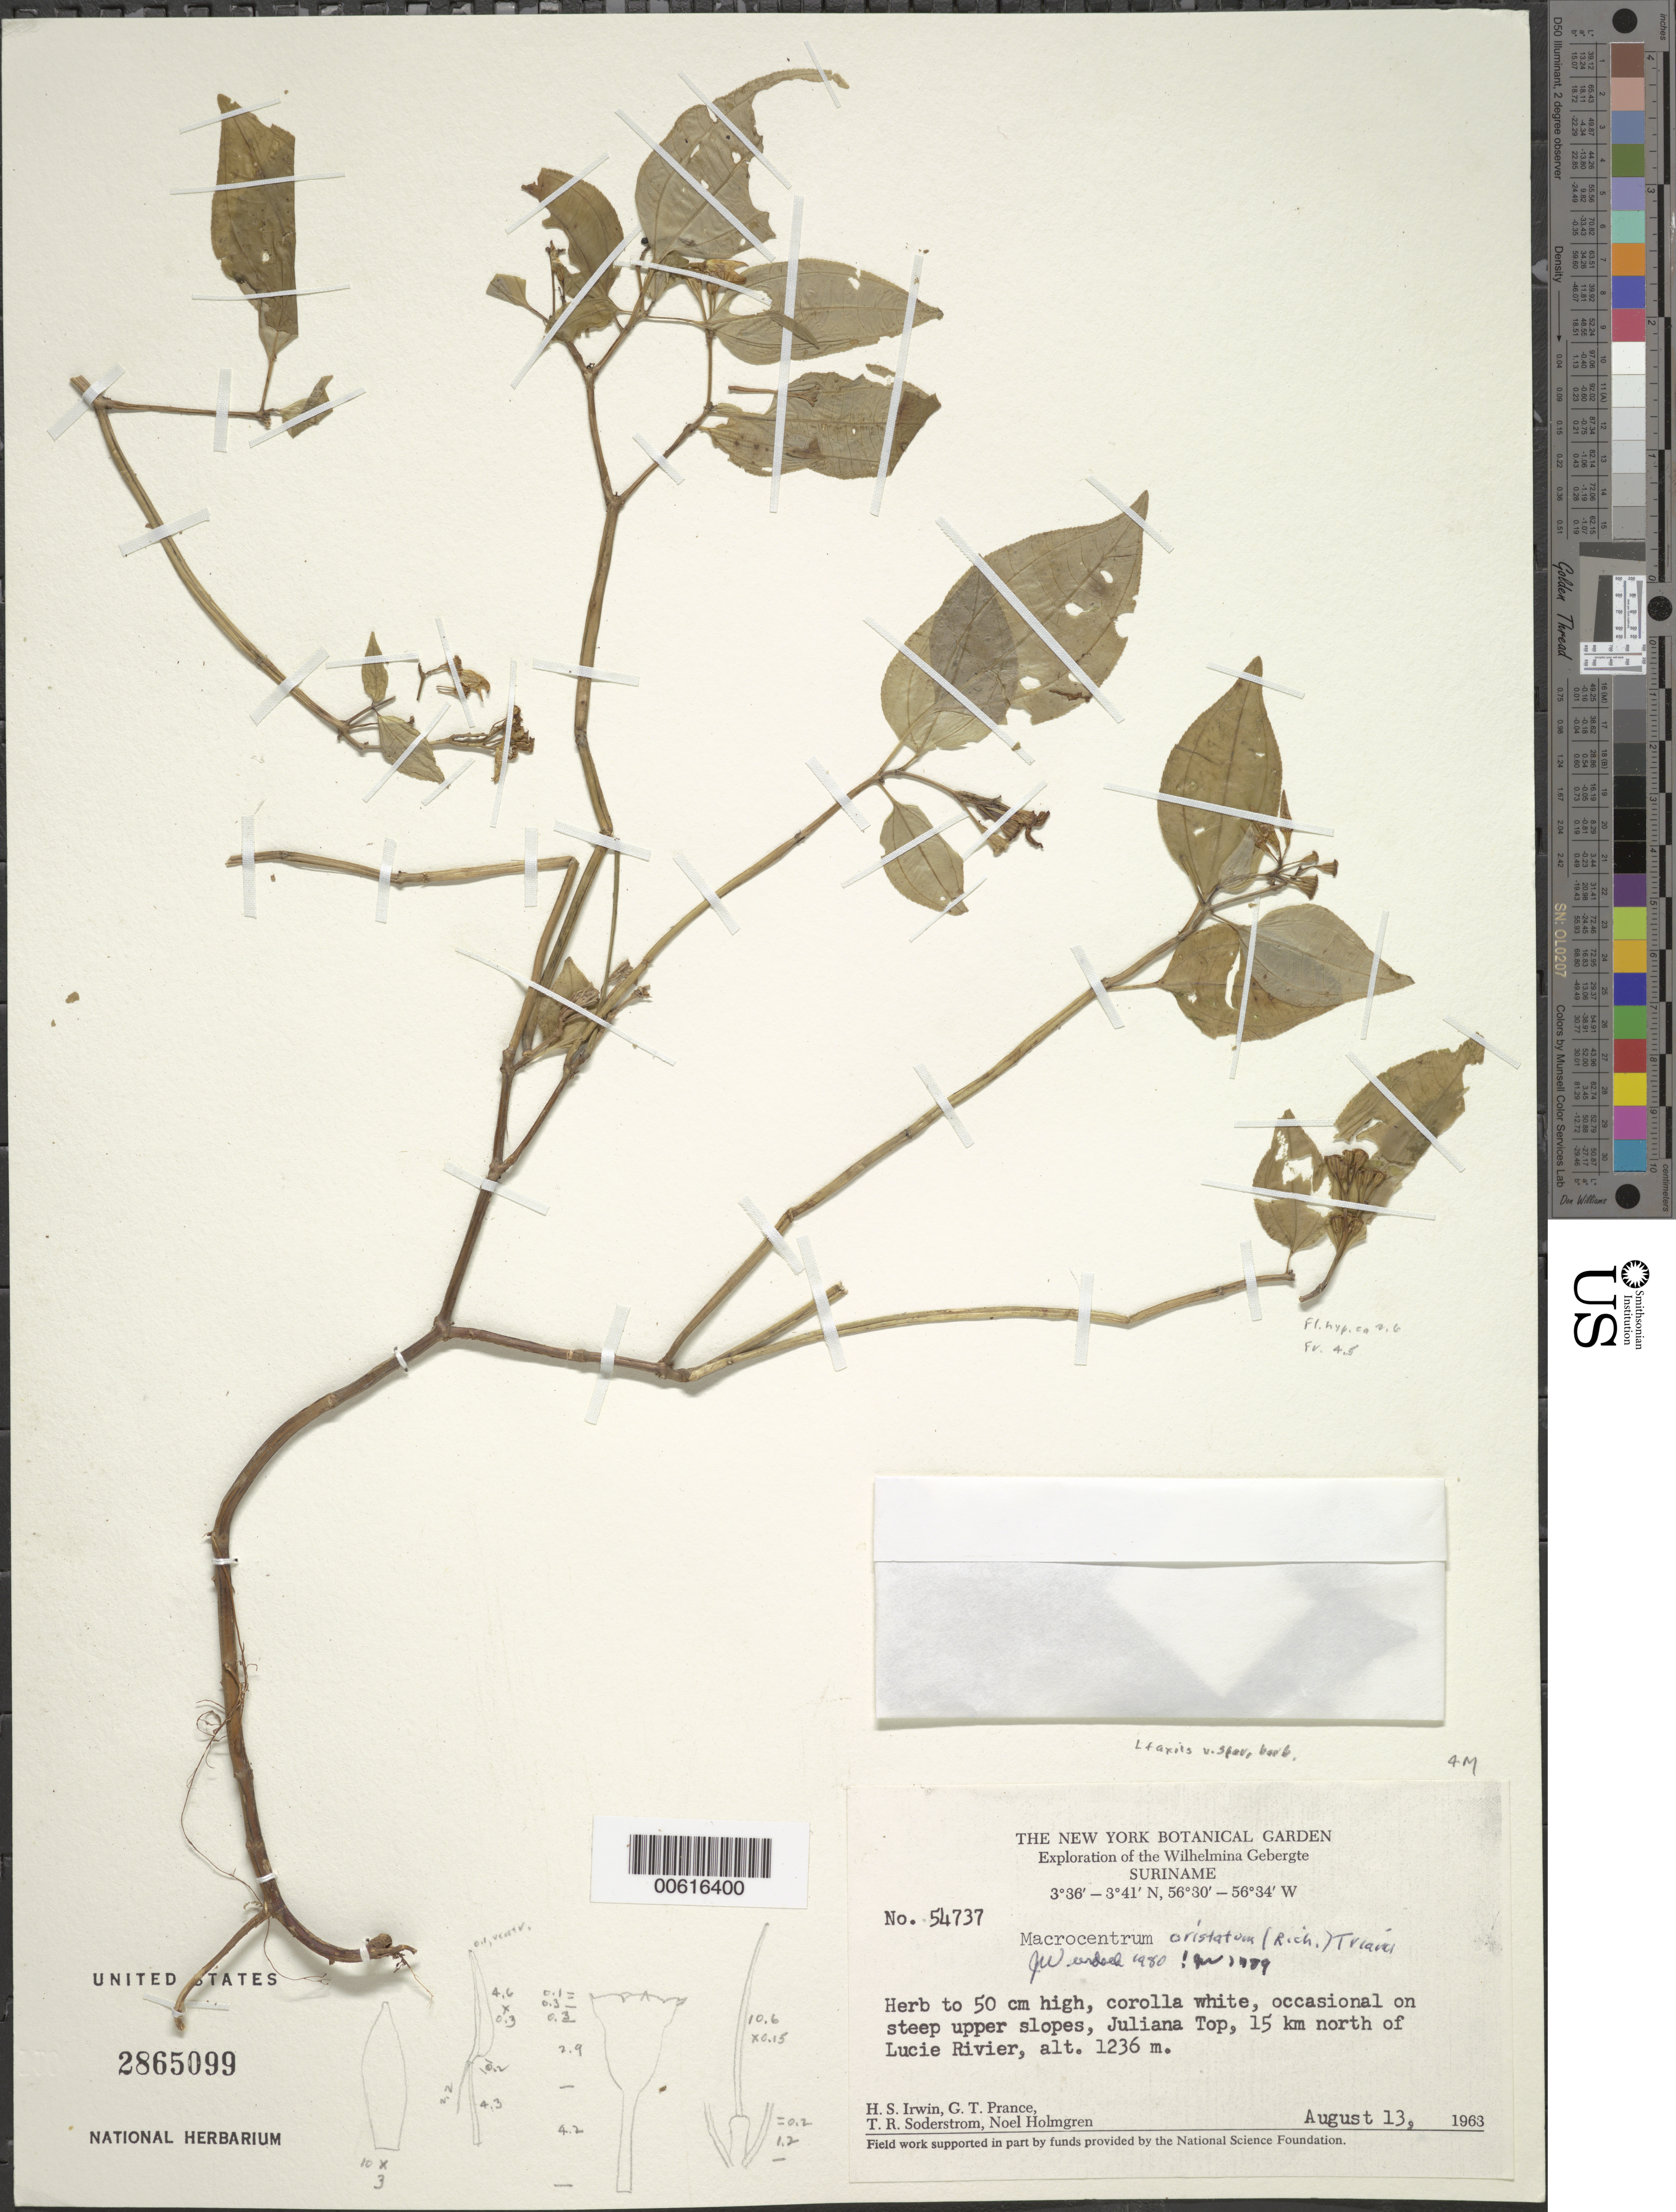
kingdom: Plantae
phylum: Tracheophyta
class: Magnoliopsida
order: Myrtales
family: Melastomataceae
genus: Macrocentrum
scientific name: Macrocentrum cristatum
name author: (DC.) Triana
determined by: Wurdack, John J., (US), US (UNITED STATES)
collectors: H. Irwin, G. T. Prance, T. R. Soderstrom & N. H. Holmgren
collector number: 54737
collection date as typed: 13-Aug-63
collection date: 1963-08-13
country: Suriname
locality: Juliana Top, 15 km N of Lucie R., Wilhelmina Gebergte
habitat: Steep upper slopes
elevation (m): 1236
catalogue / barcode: US 2865099